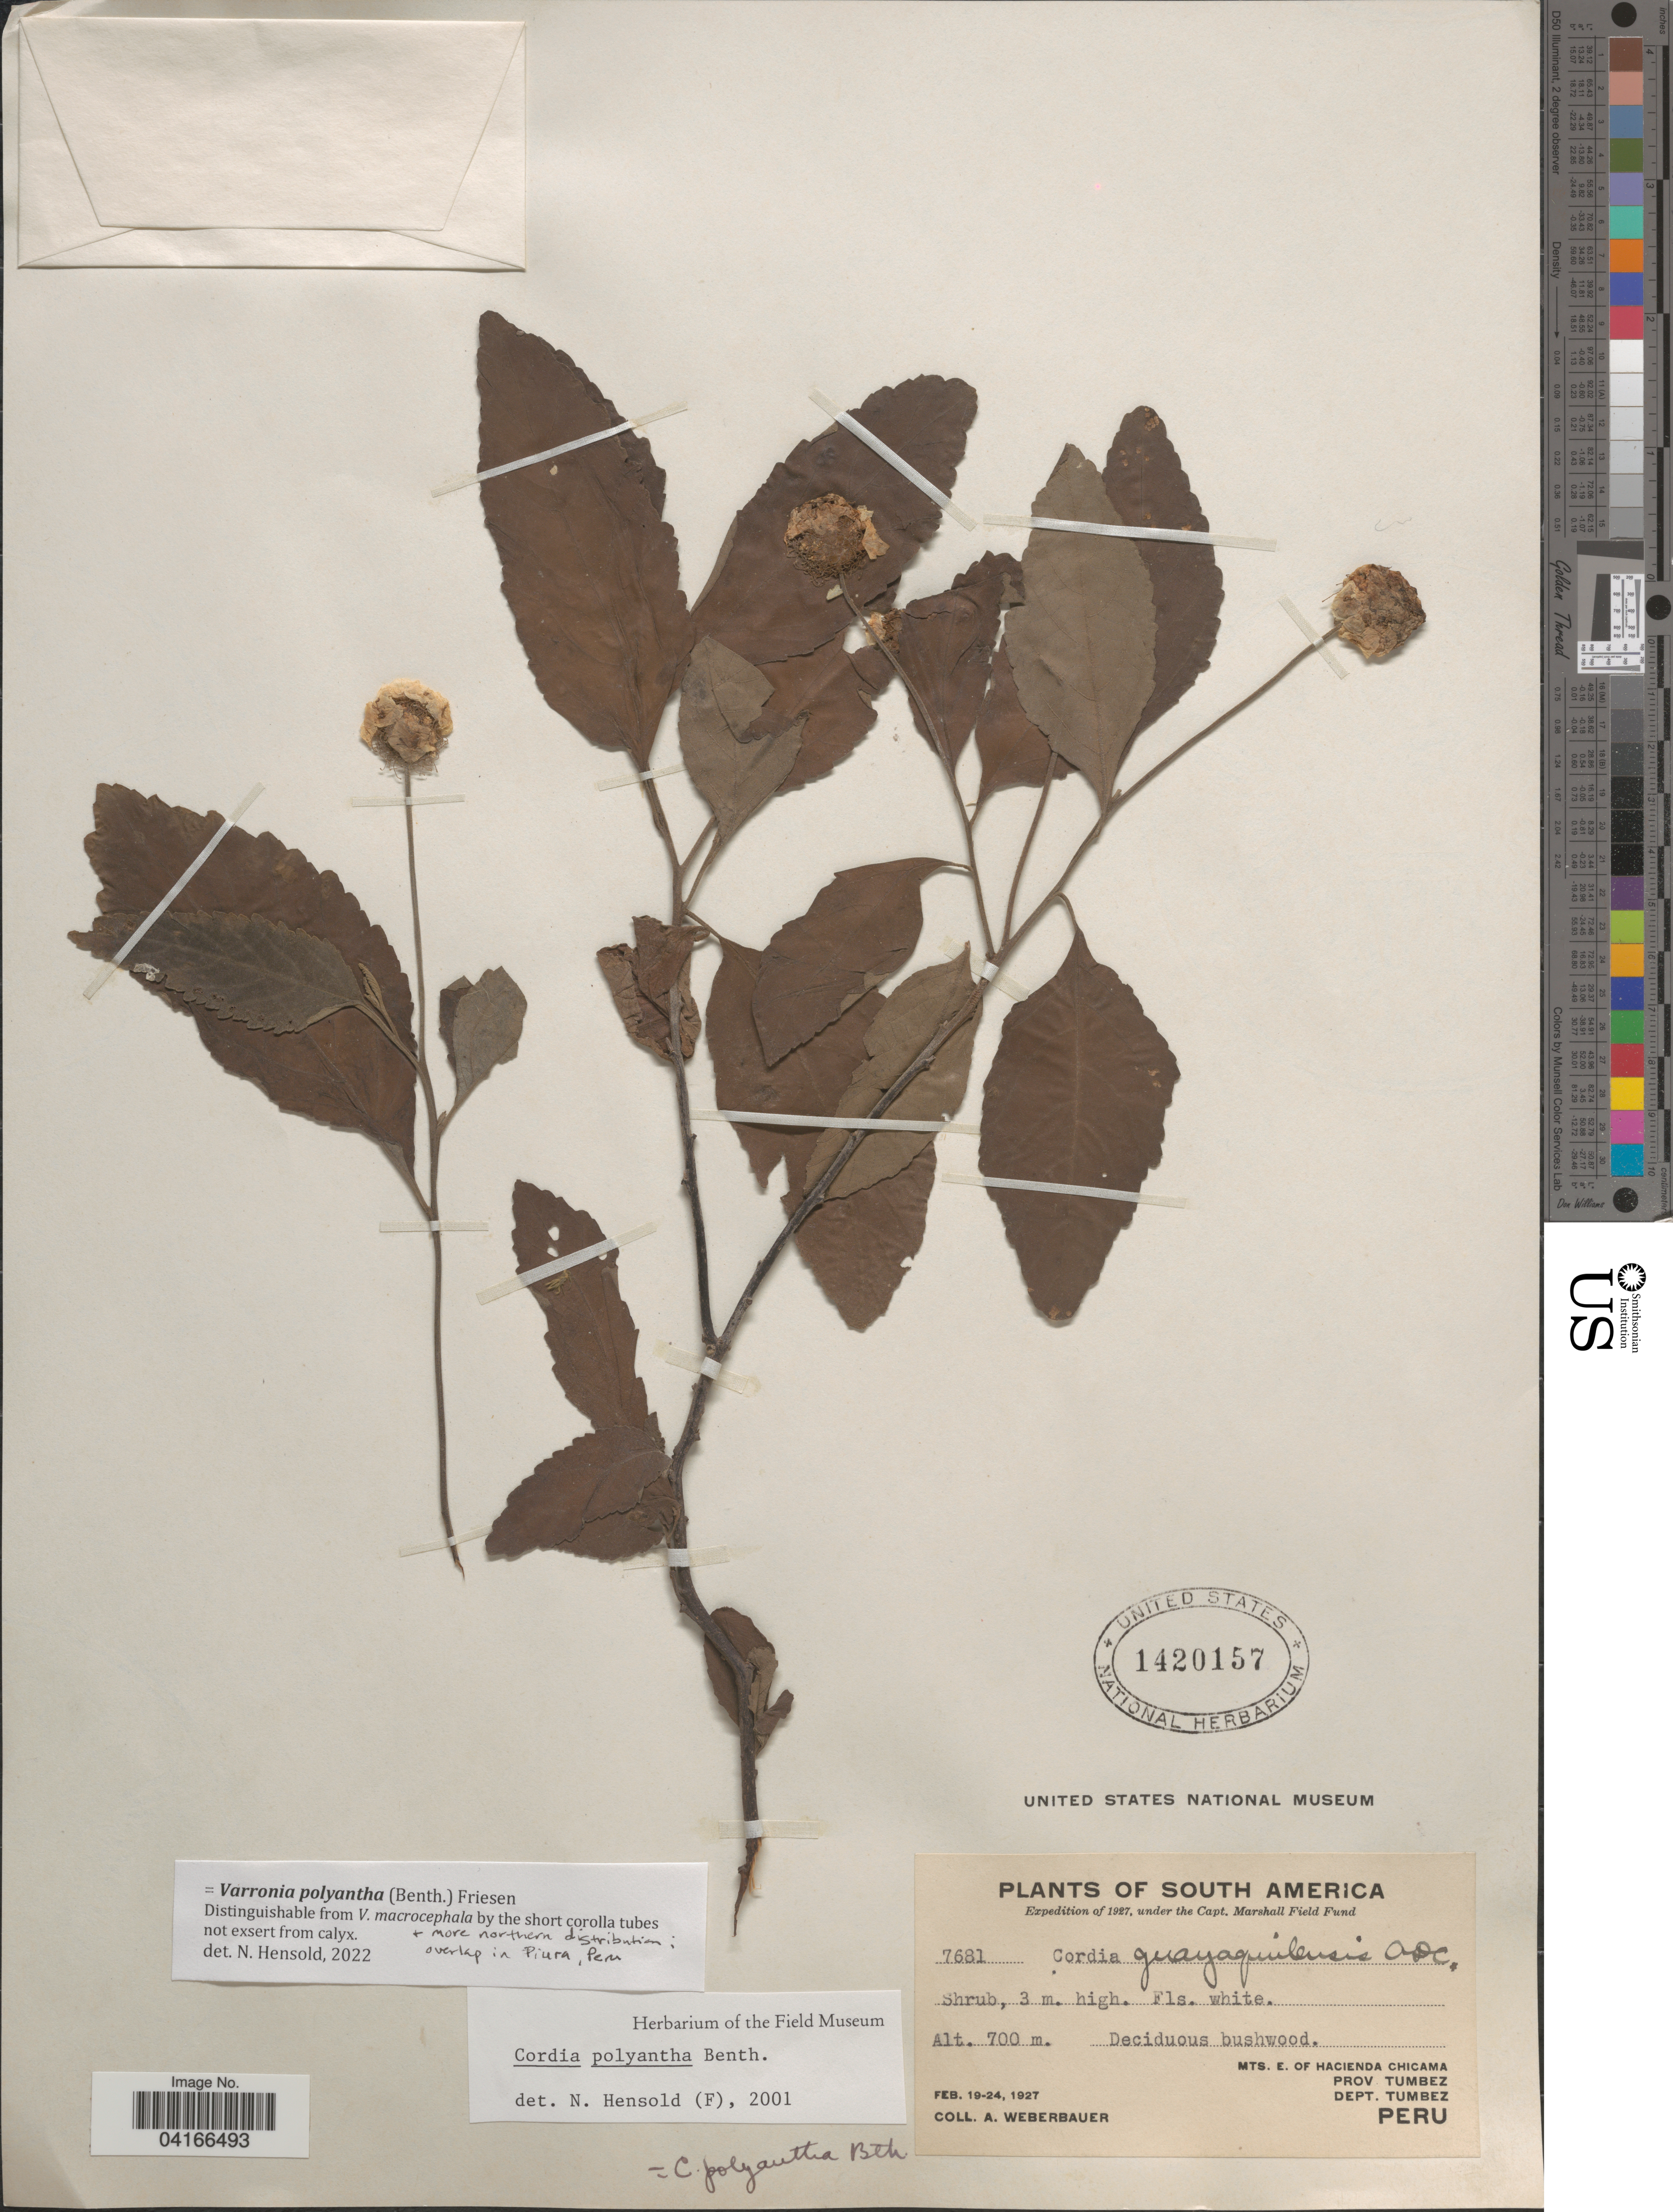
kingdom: Plantae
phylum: Tracheophyta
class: Magnoliopsida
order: Boraginales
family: Cordiaceae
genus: Varronia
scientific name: Varronia polyantha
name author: (Benth.) Friesen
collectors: A. Weberbauer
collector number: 7681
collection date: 1927-02-19/1927-02-24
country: Peru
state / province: Tumbes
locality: Expedition of 1927. Mts. E. of Hacienda Chicama. Prov Tumbez. Dept. Tumbez.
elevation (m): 700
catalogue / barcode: US 1420157